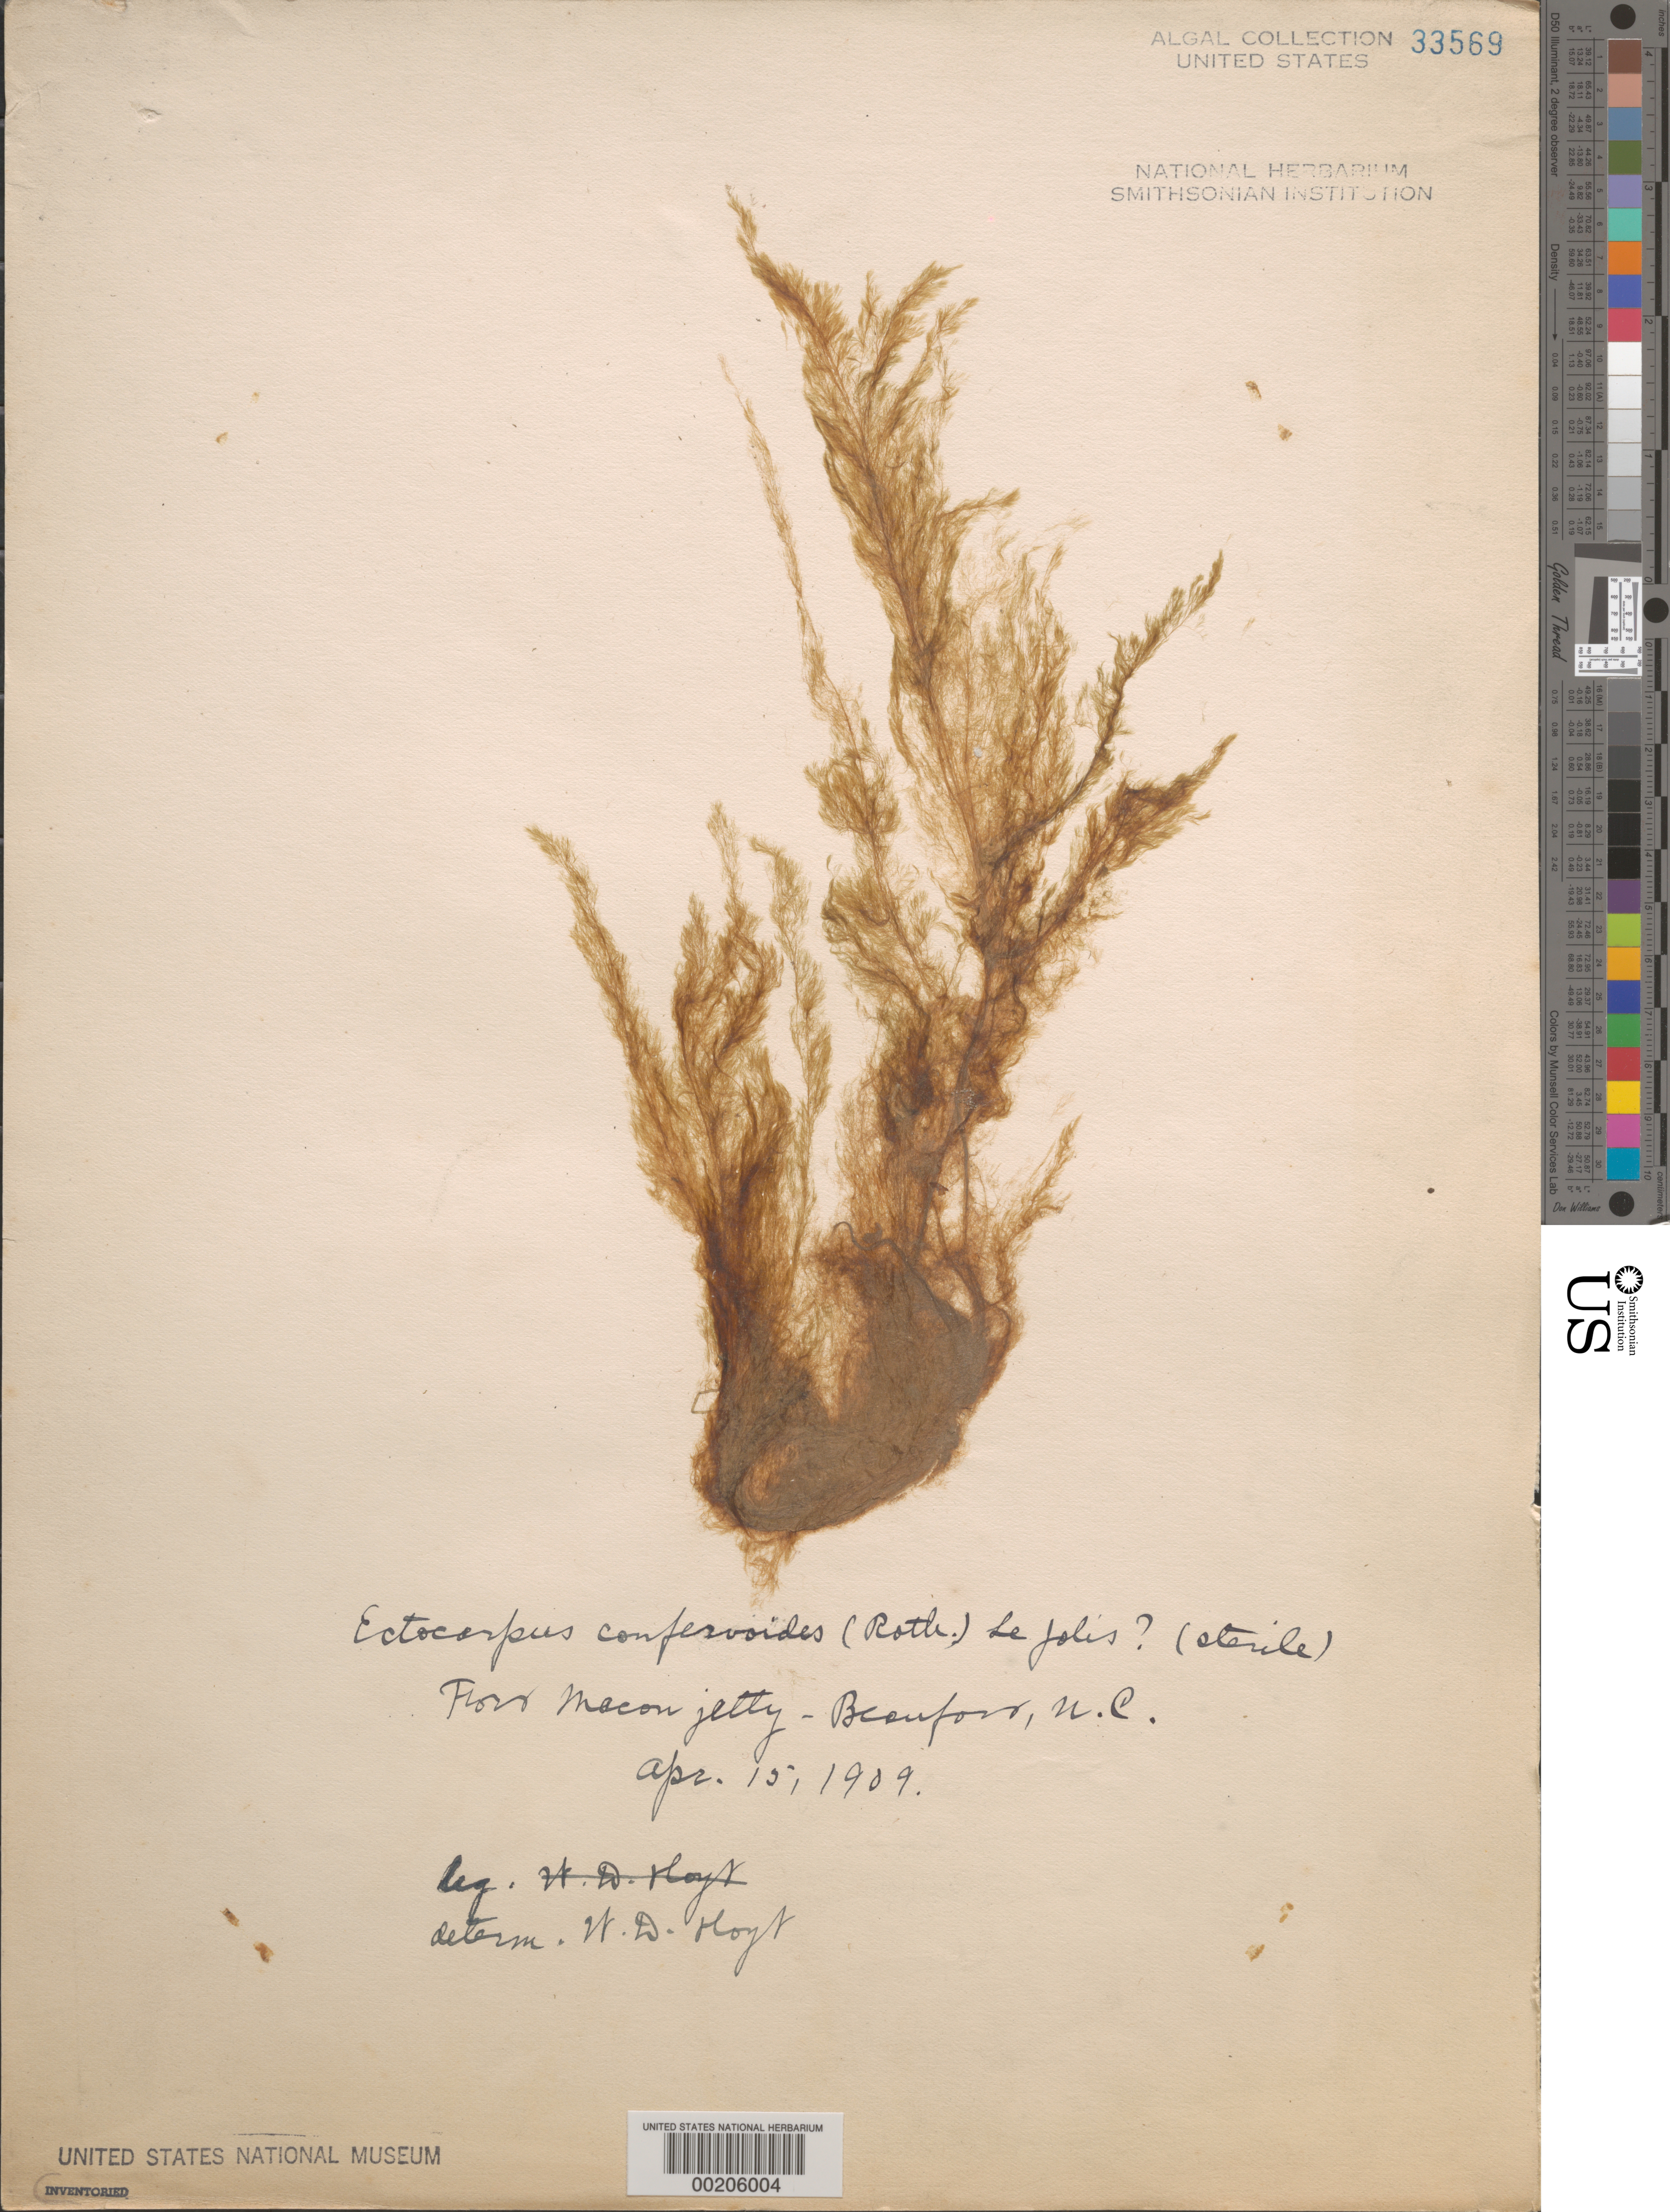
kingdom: Chromista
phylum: Ochrophyta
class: Phaeophyceae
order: Ectocarpales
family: Ectocarpaceae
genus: Ectocarpus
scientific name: Ectocarpus siliculosus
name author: (Dillwyn) Lyngbye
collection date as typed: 15 Apr 1909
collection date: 1909-04-15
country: United States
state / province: North Carolina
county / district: Carteret County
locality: Beaufort, Fort Macon jetty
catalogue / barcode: US 33569